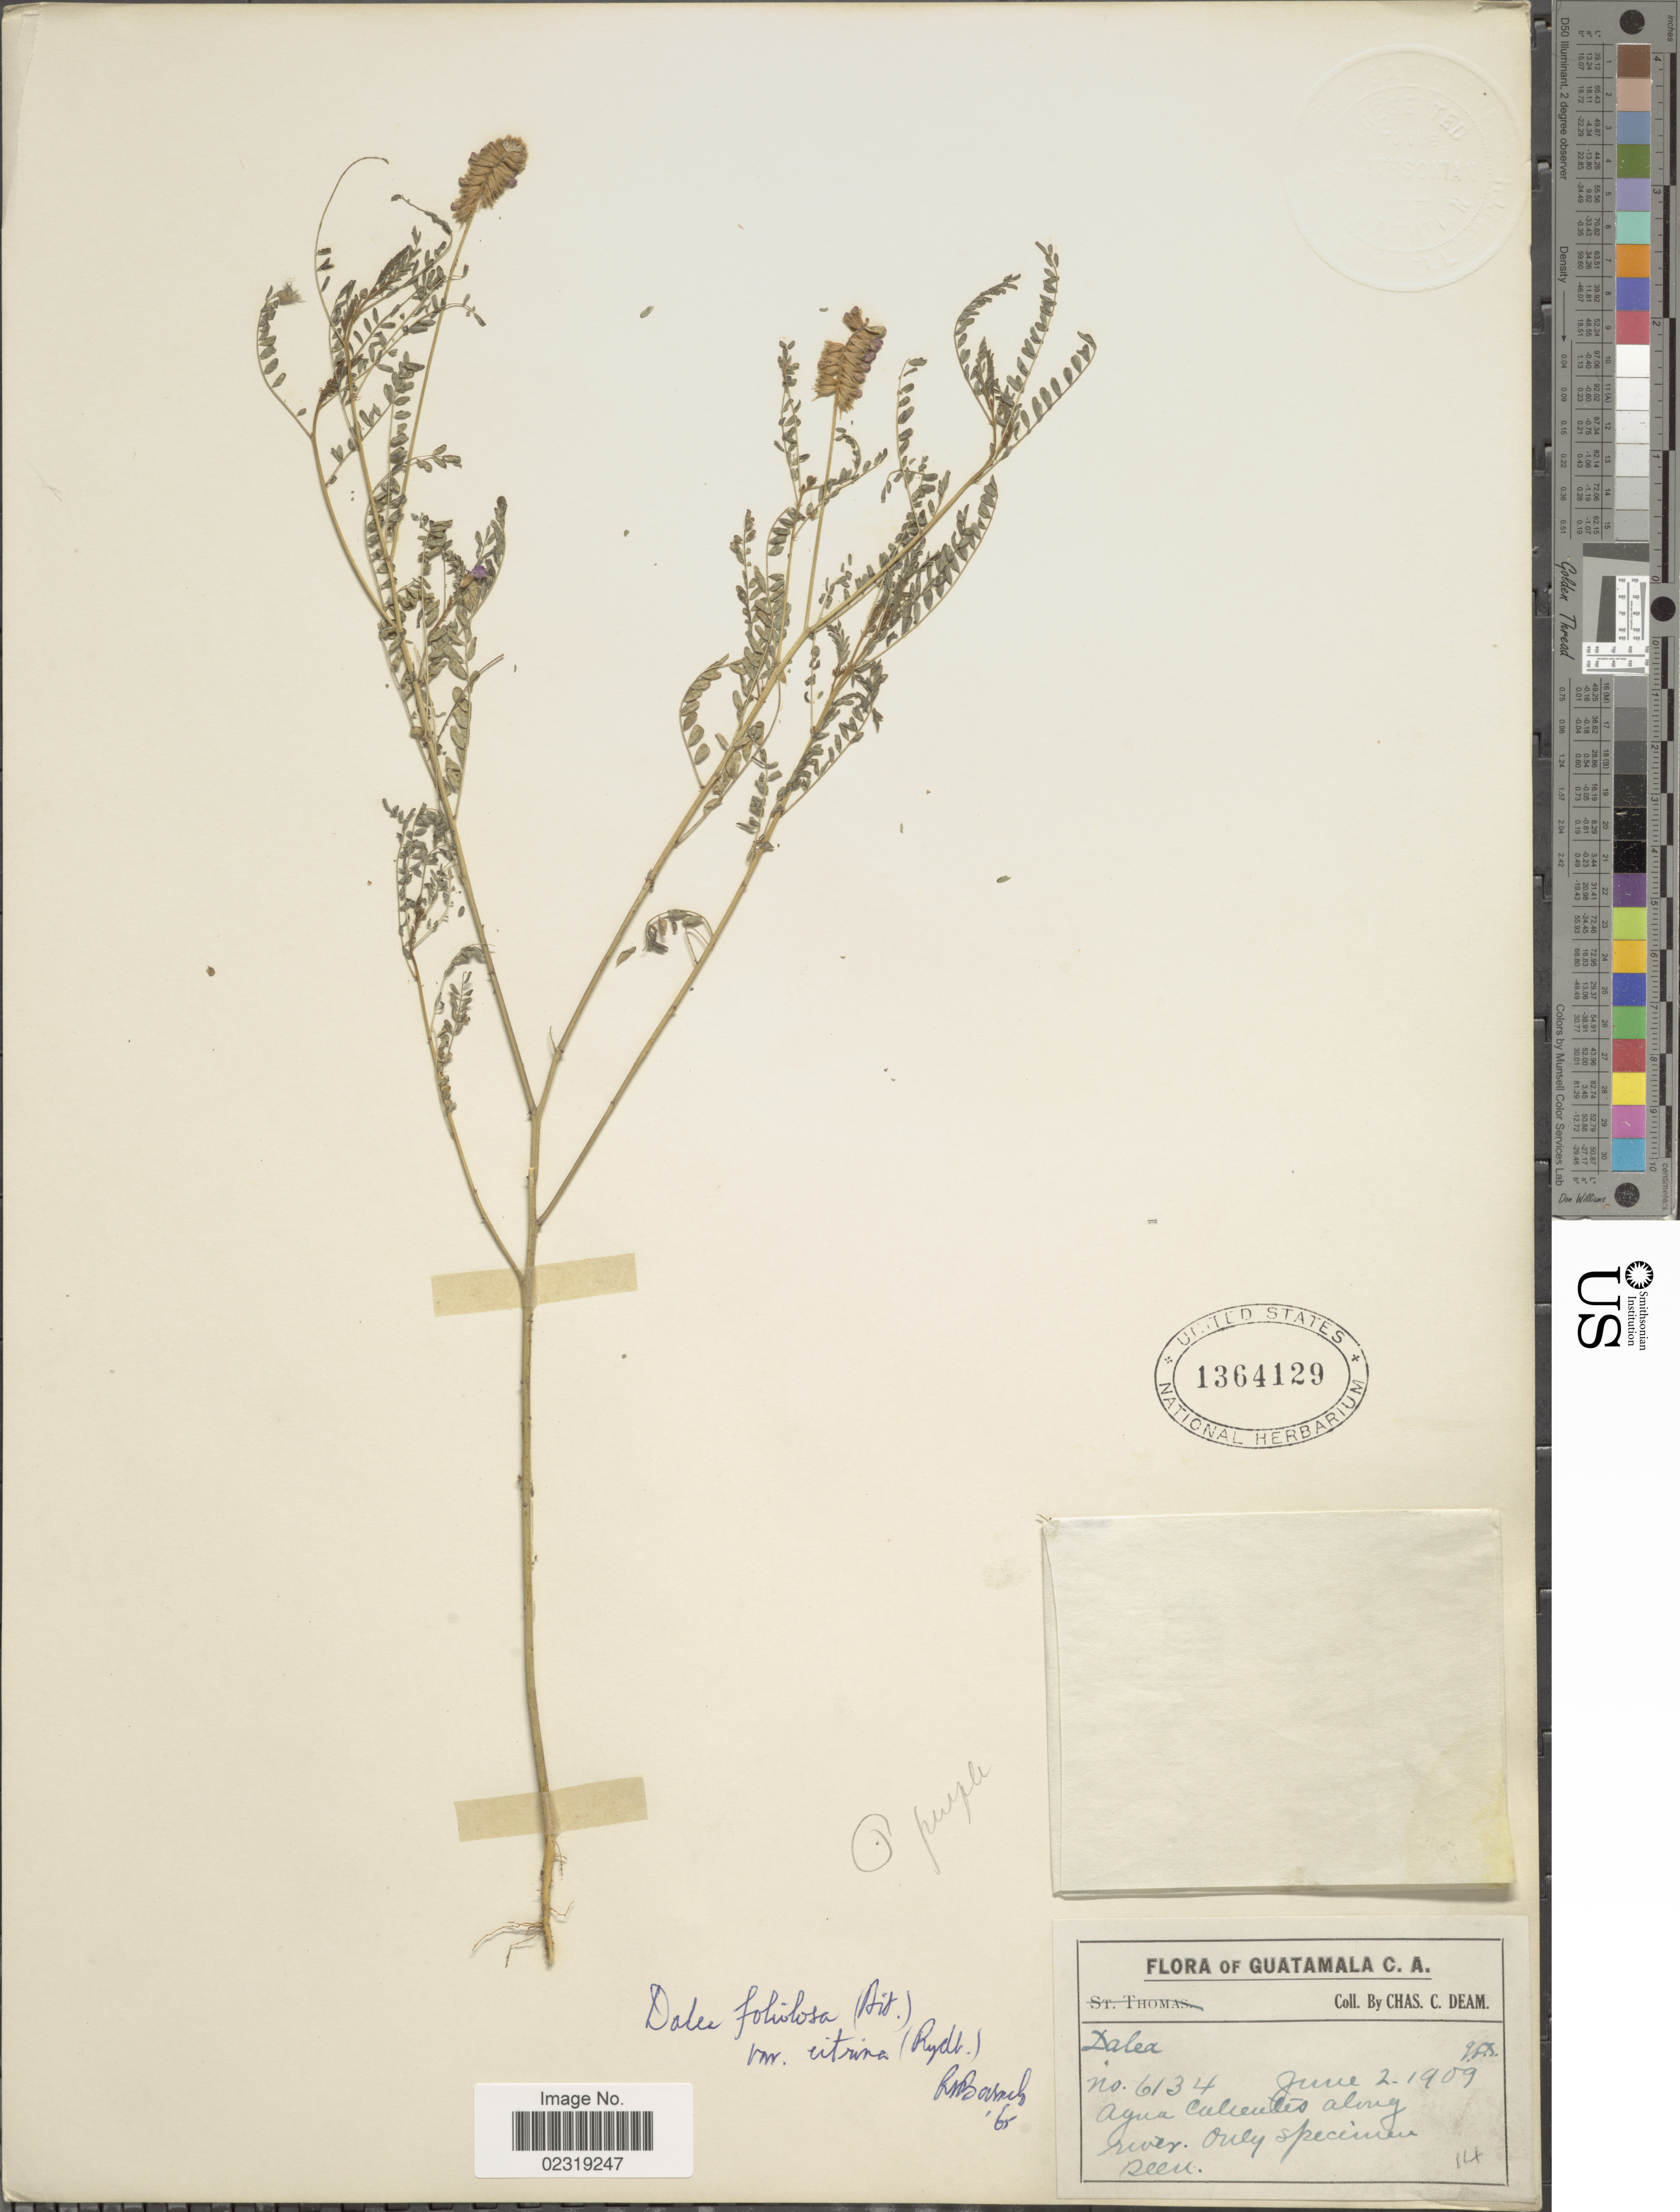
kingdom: Plantae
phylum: Tracheophyta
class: Magnoliopsida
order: Fabales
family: Fabaceae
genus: Dalea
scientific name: Dalea foliolosa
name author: (Aiton) Barneby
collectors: C. C. Deam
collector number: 6134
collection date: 1909-06-02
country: Guatemala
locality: Agua Calientes along river.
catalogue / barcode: US 1364129